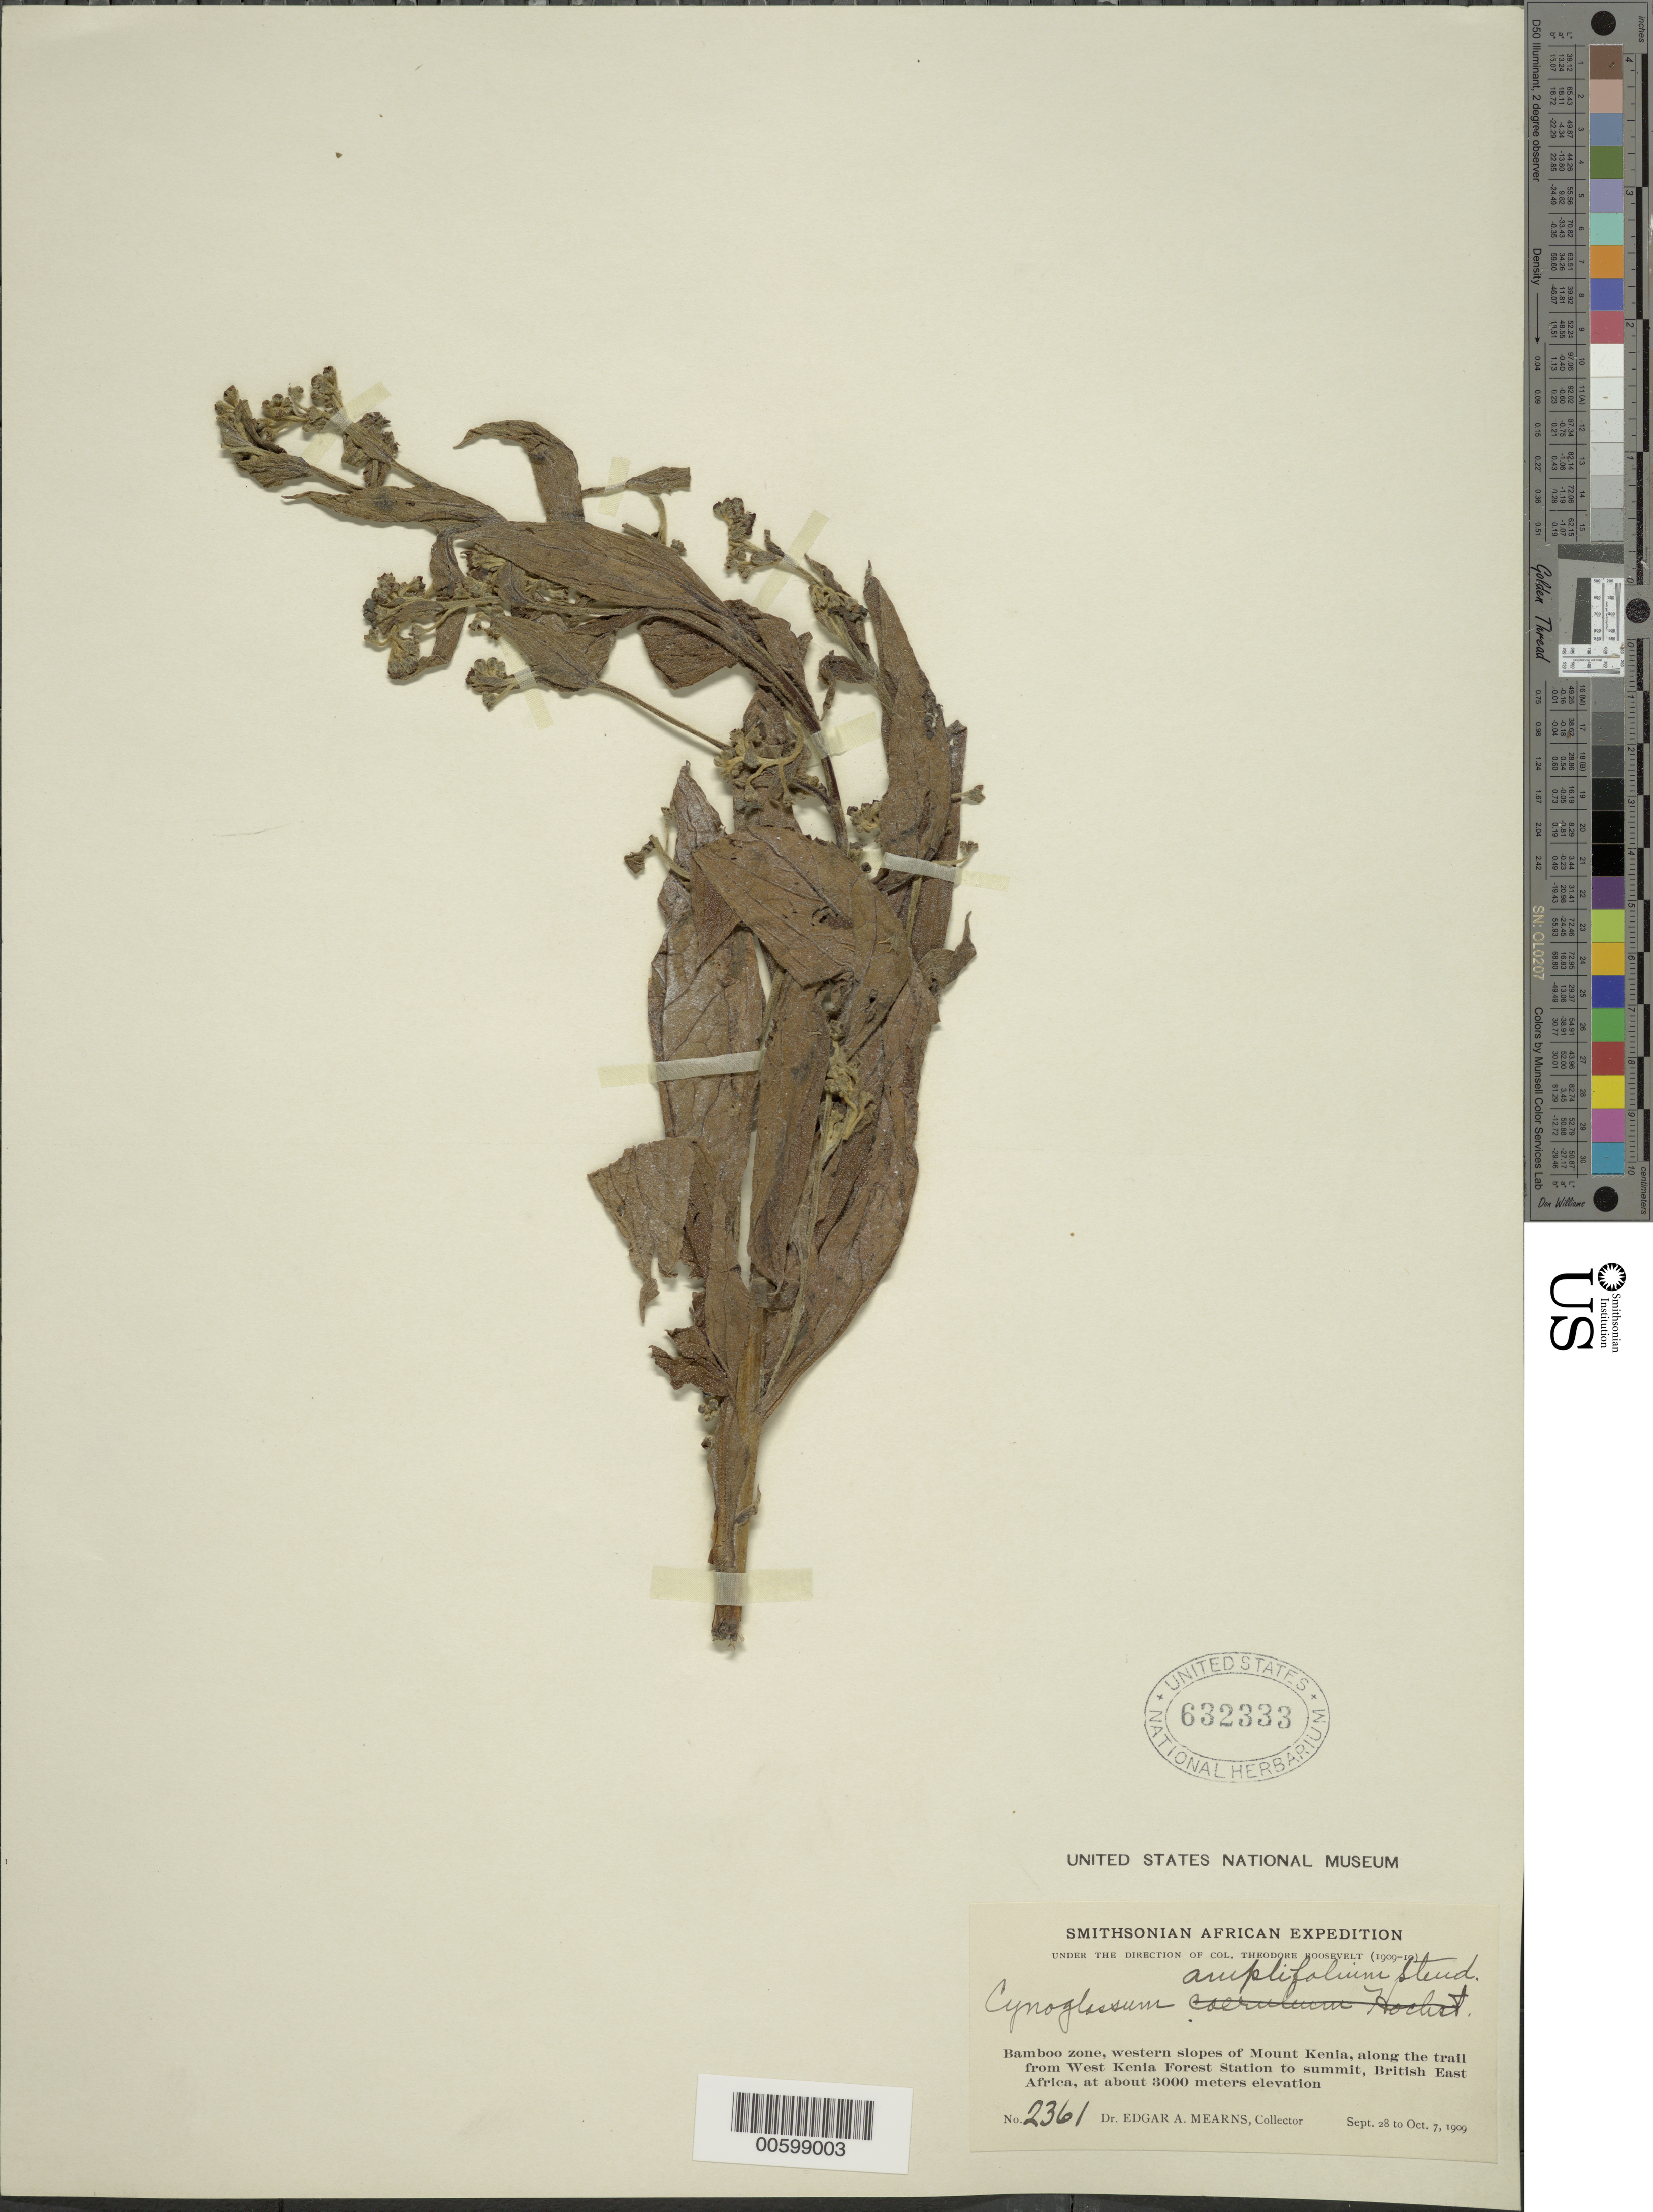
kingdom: Plantae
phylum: Tracheophyta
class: Magnoliopsida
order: Boraginales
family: Boraginaceae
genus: Cynoglossum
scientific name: Cynoglossum amplifolium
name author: Steud.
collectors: E. A. Mearns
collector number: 2361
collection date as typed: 28 Sep 1909 to 07 Oct 1909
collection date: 1909-09-28/1909-10-07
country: Kenya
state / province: Nyeri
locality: Bamboo zone, western slopes of Mount Kenya, along the trail from west Kenya Forest Station to summit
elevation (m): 3000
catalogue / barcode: US 632333